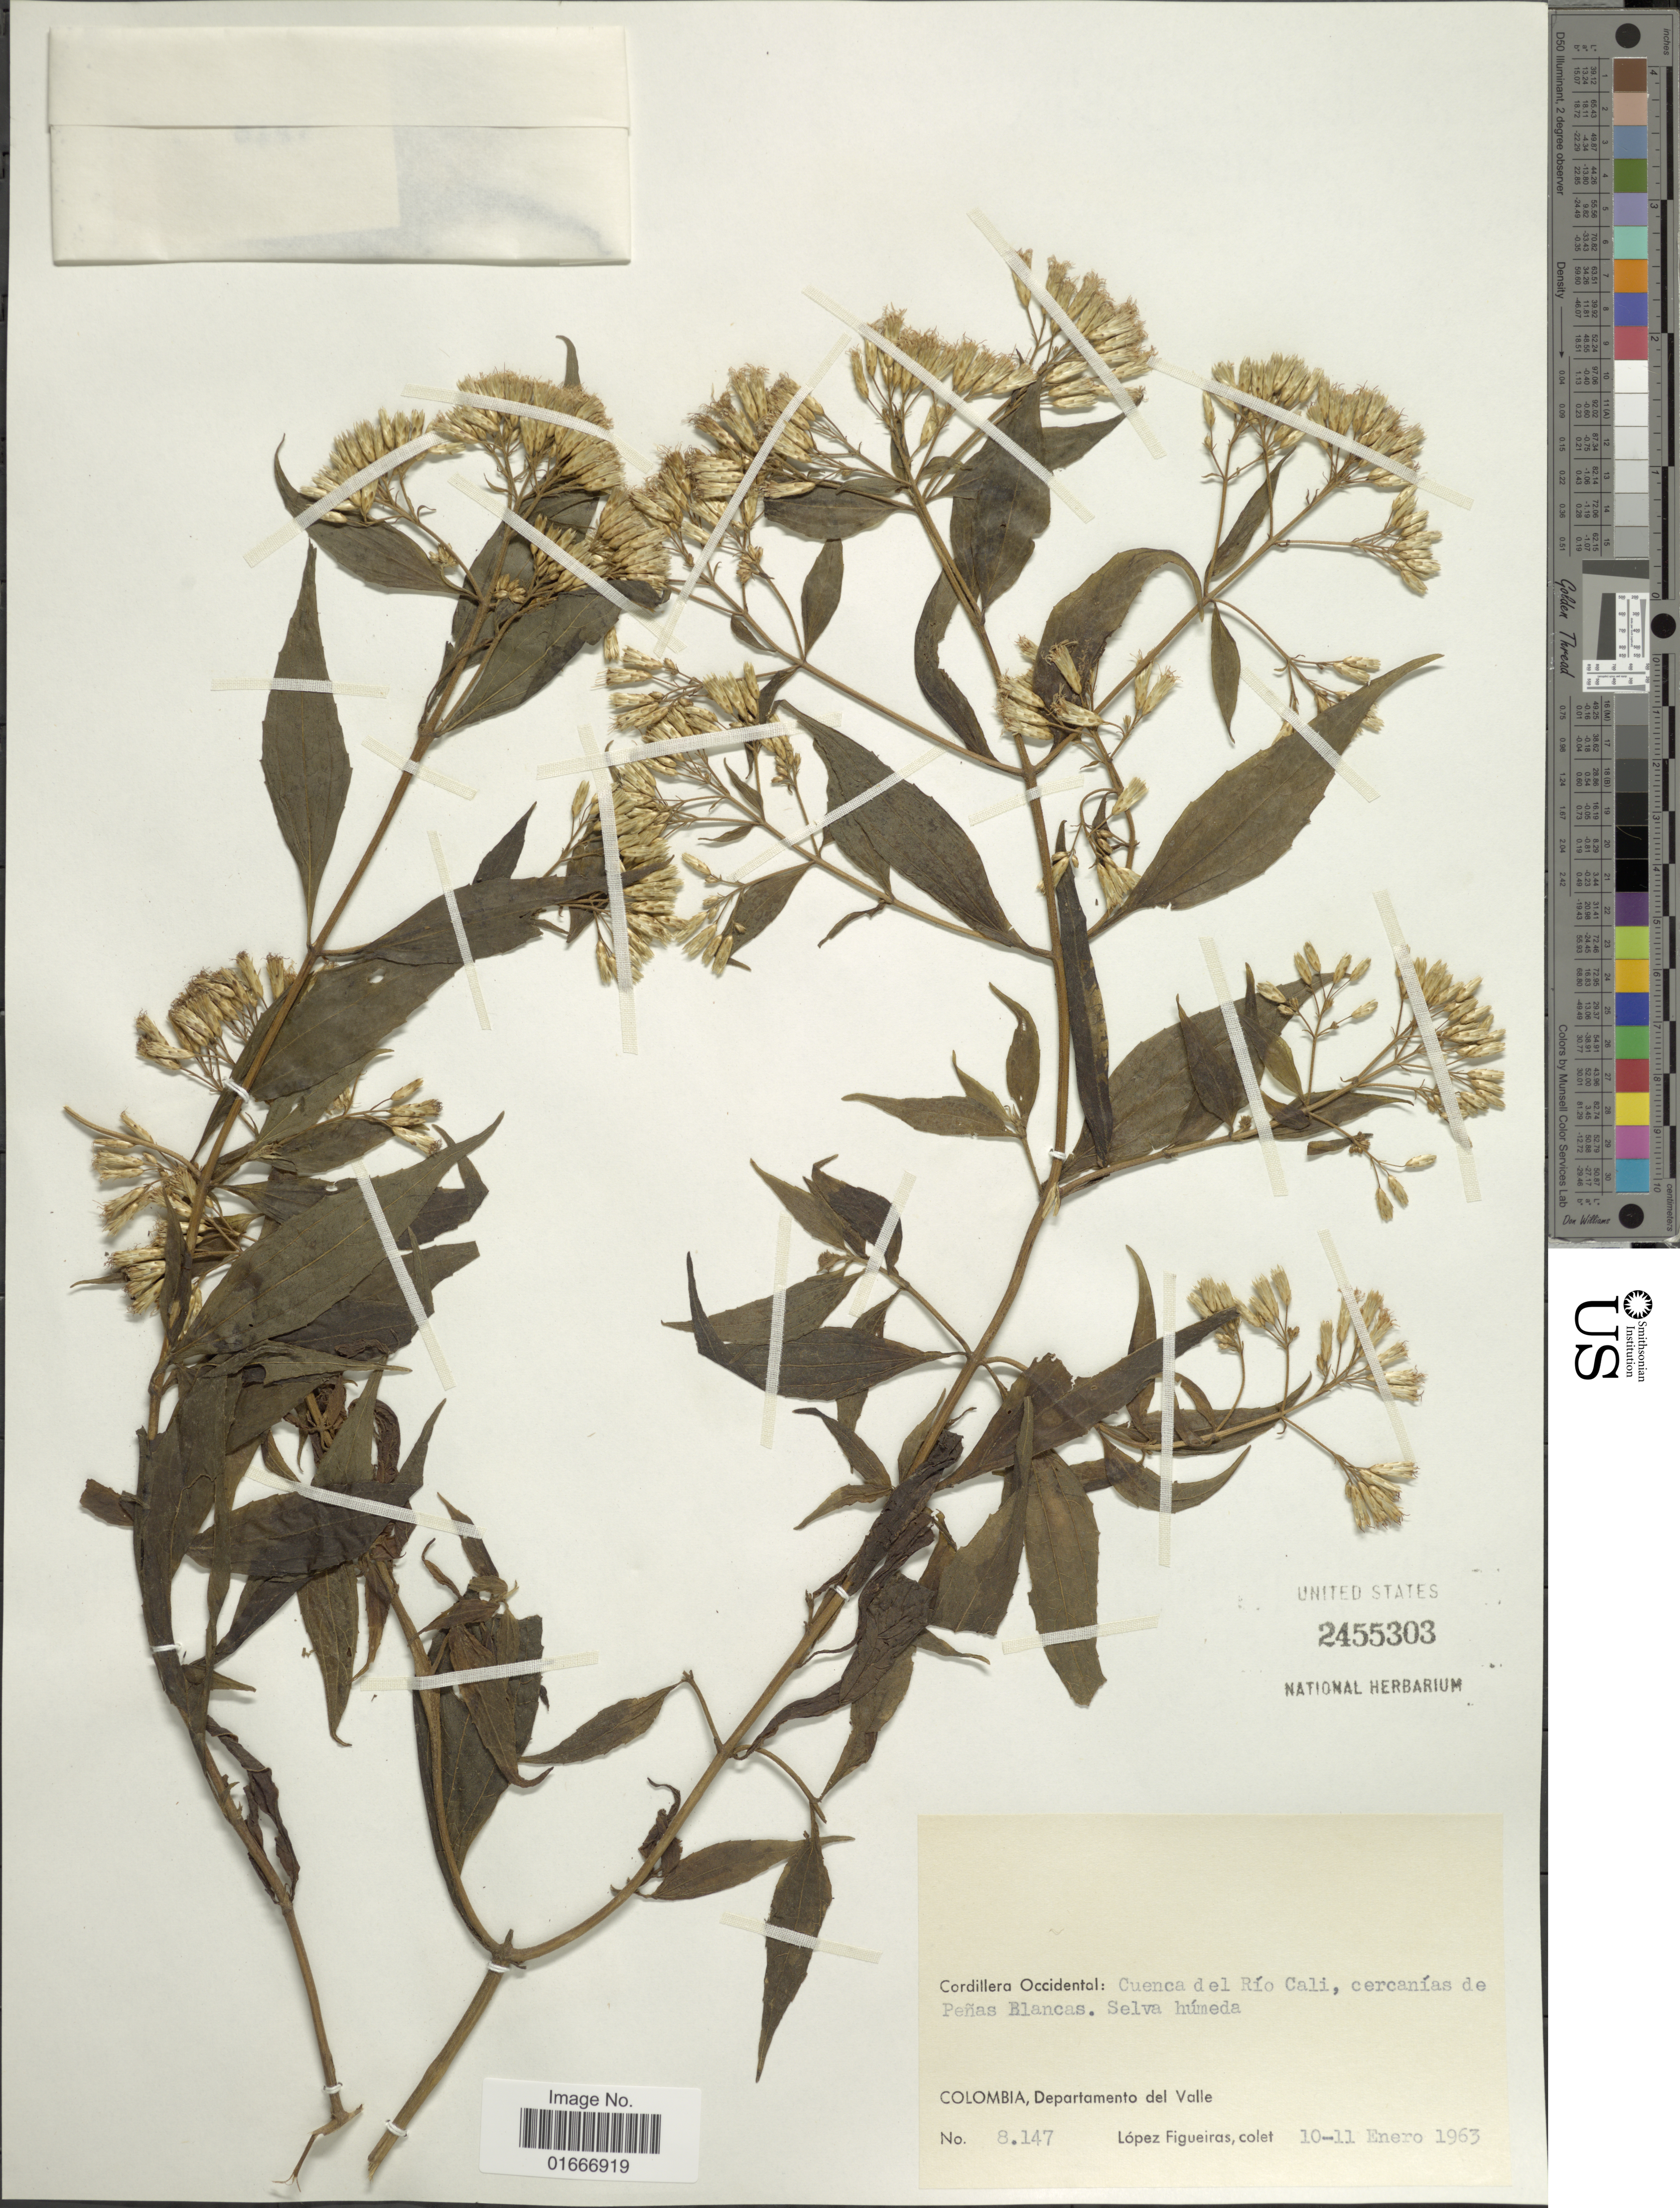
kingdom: Plantae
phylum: Tracheophyta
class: Magnoliopsida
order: Asterales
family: Asteraceae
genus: Chromolaena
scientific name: Chromolaena sp.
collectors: M. López Figueiras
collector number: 8147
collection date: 1963-01-10/1963-01-11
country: Colombia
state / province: Valle del Cauca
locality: Colombia, Departamento del Valle. Cordillera Occidental: Cuenca del Rio Cali, cercanias de Peñas Blancas.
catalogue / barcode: US 2455303